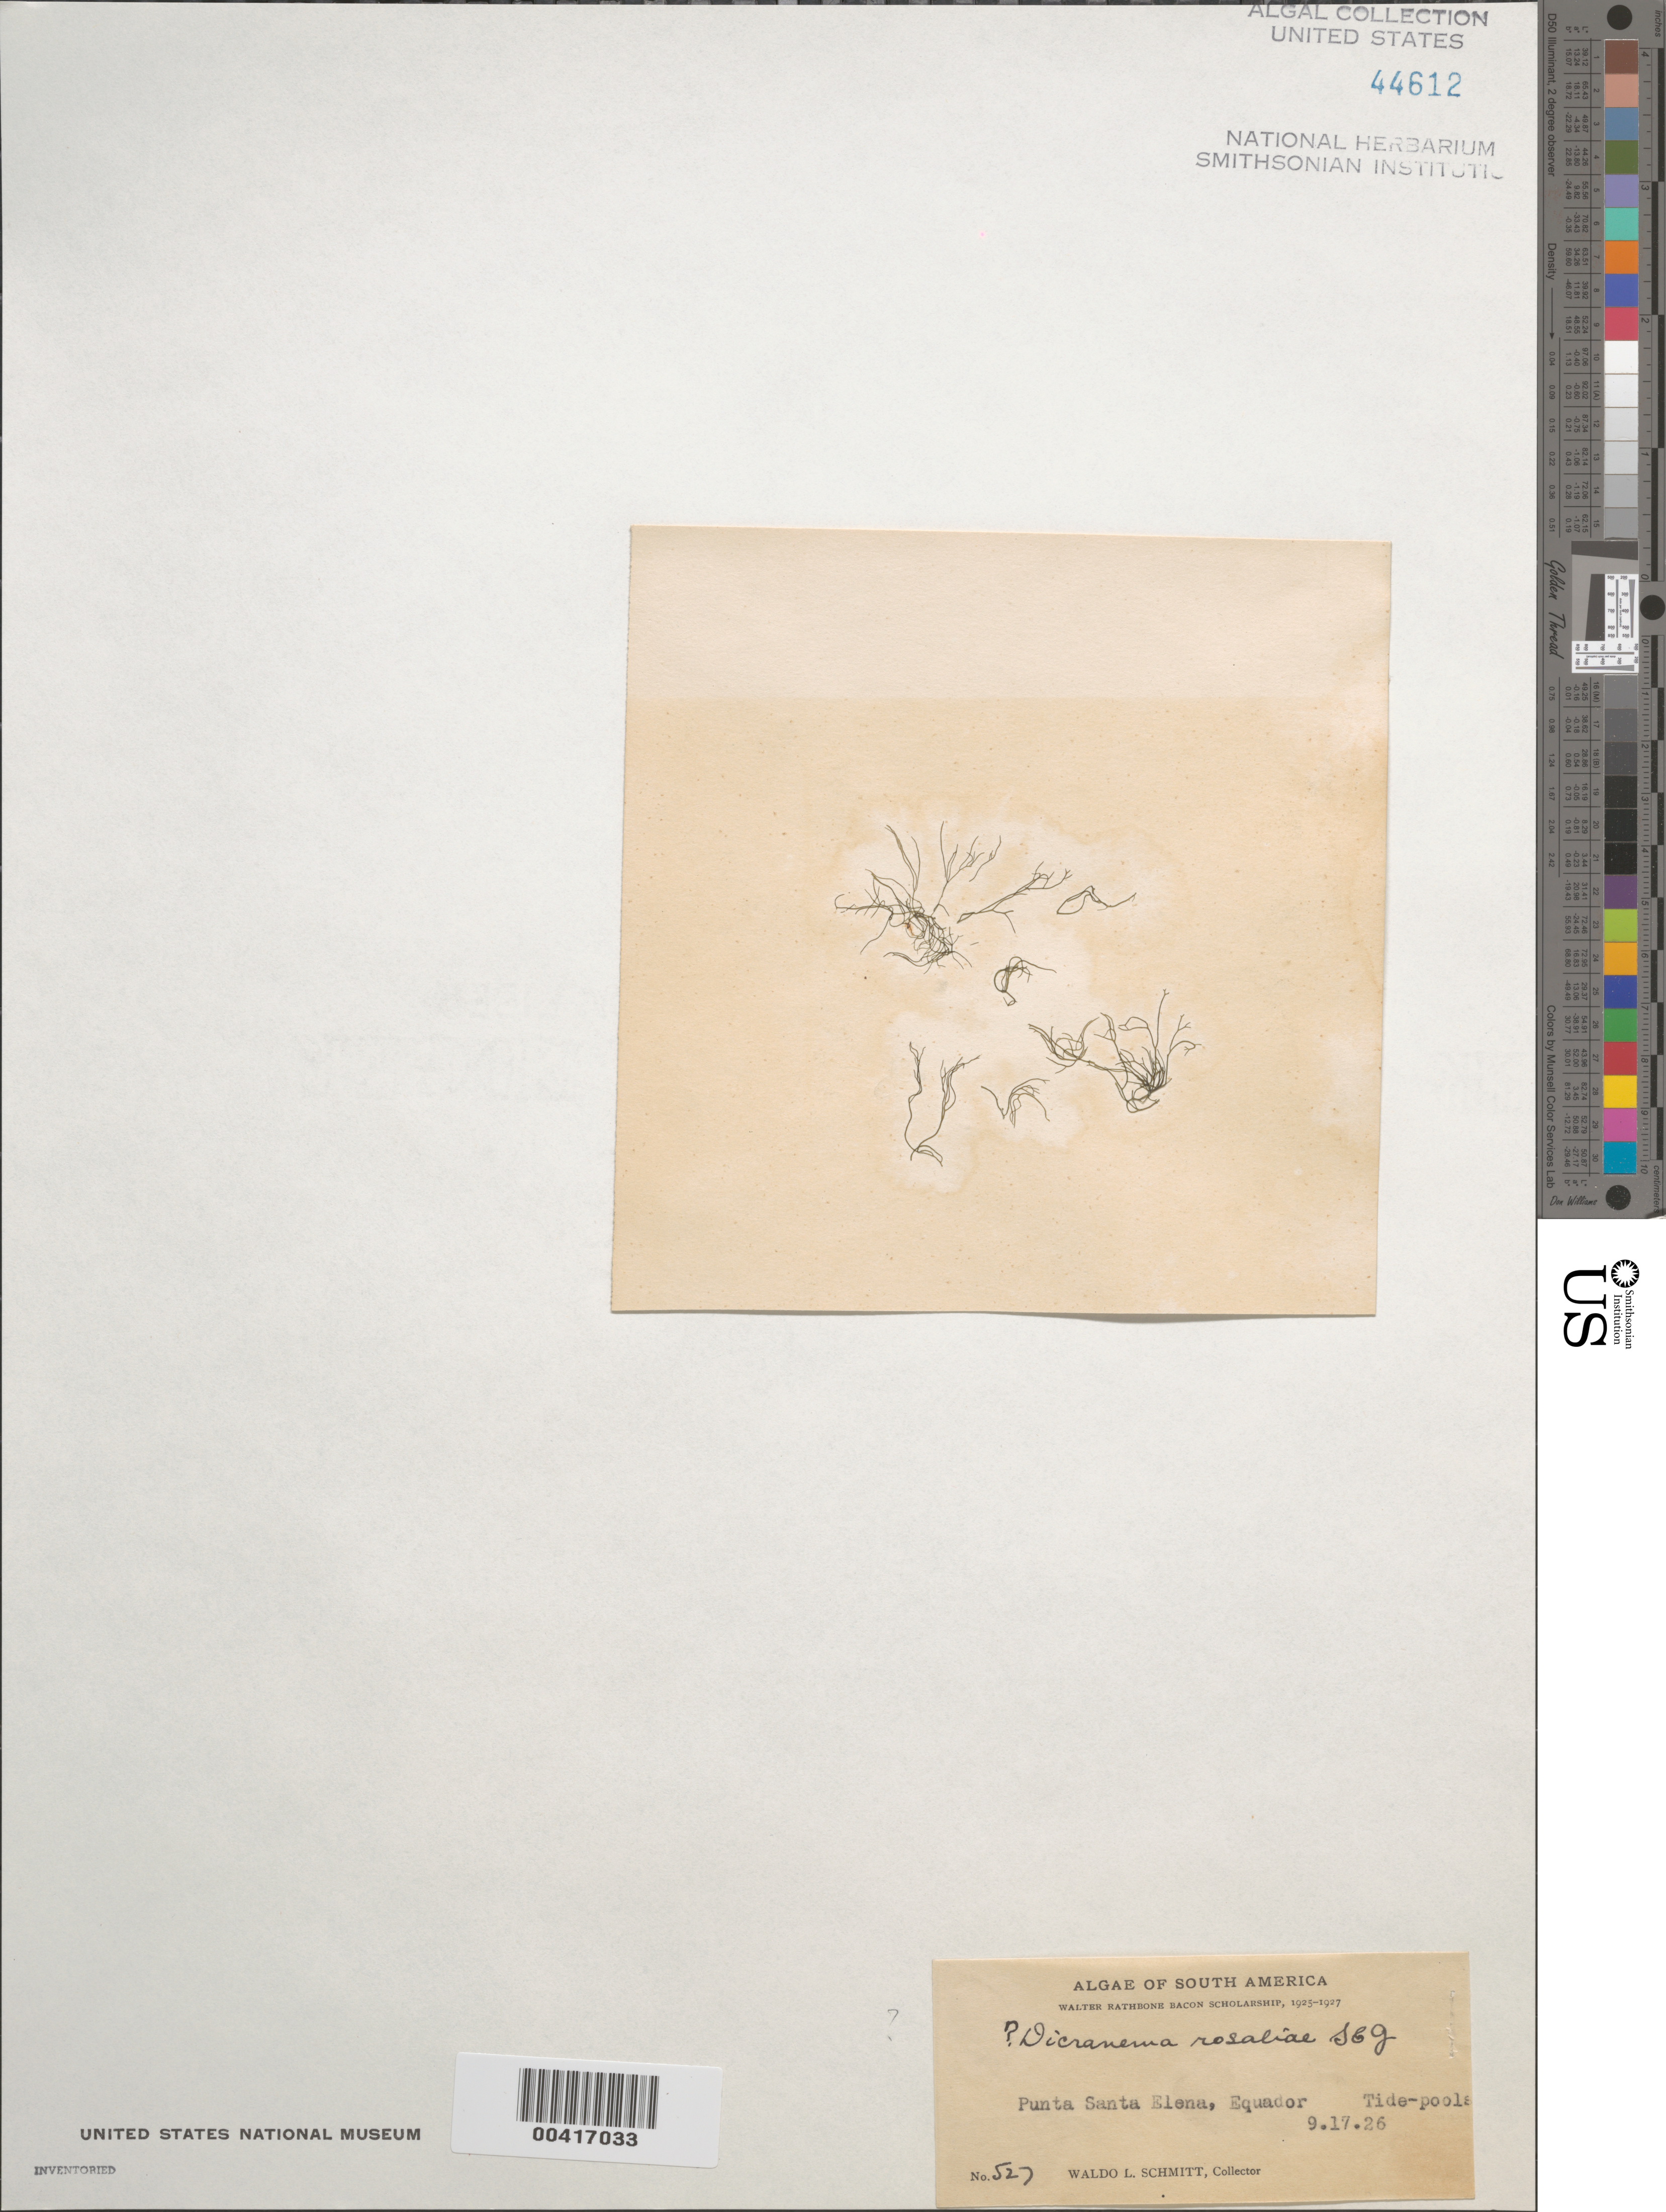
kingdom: Plantae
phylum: Rhodophyta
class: Florideophyceae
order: Gigartinales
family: Dicranemataceae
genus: Dicranema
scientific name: Dicranema rosaliae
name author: Setch. & N.L. Gardner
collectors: W. L. Schmitt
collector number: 527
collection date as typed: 17 Sep 1926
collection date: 1926-09-17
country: Ecuador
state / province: Guayas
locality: Punta Santa Elena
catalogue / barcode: US 44612